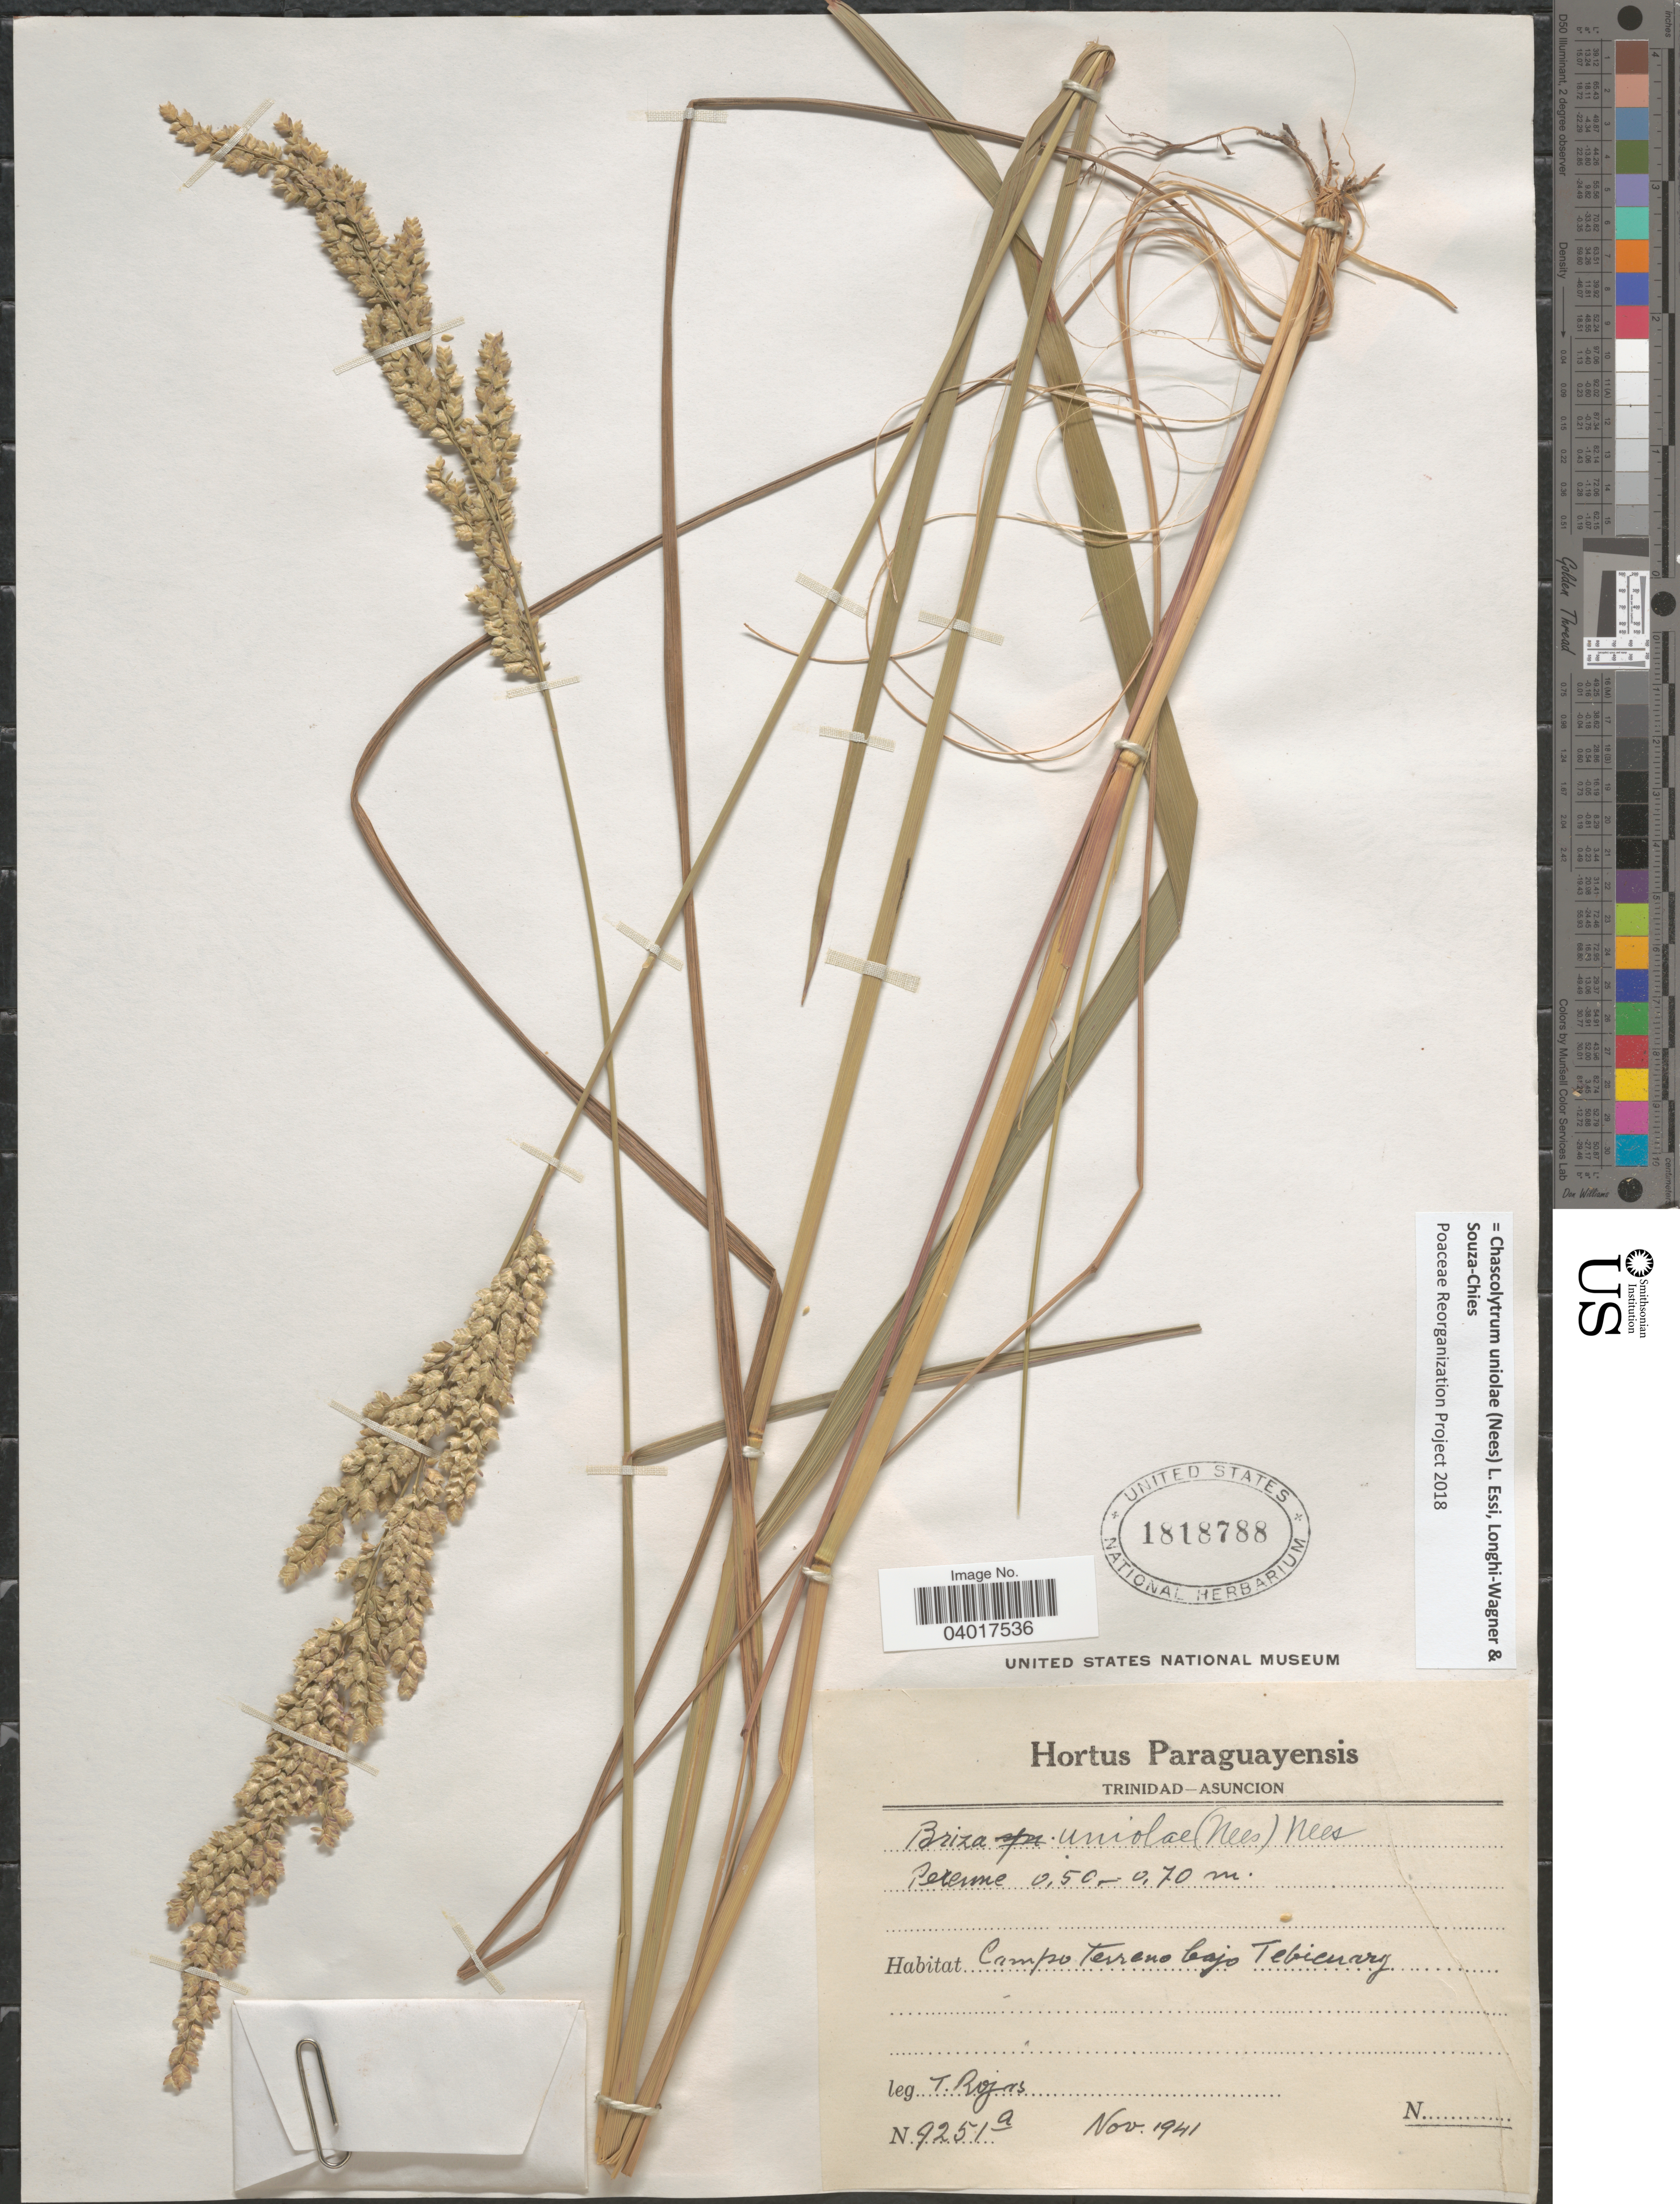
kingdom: Plantae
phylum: Tracheophyta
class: Liliopsida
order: Poales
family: Poaceae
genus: Chascolytrum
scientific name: Chascolytrum uniolae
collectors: T. Rojas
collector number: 9251a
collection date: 1941-11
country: Paraguay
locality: Campo Terreno bajo Tebicuary.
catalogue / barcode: US 1818788